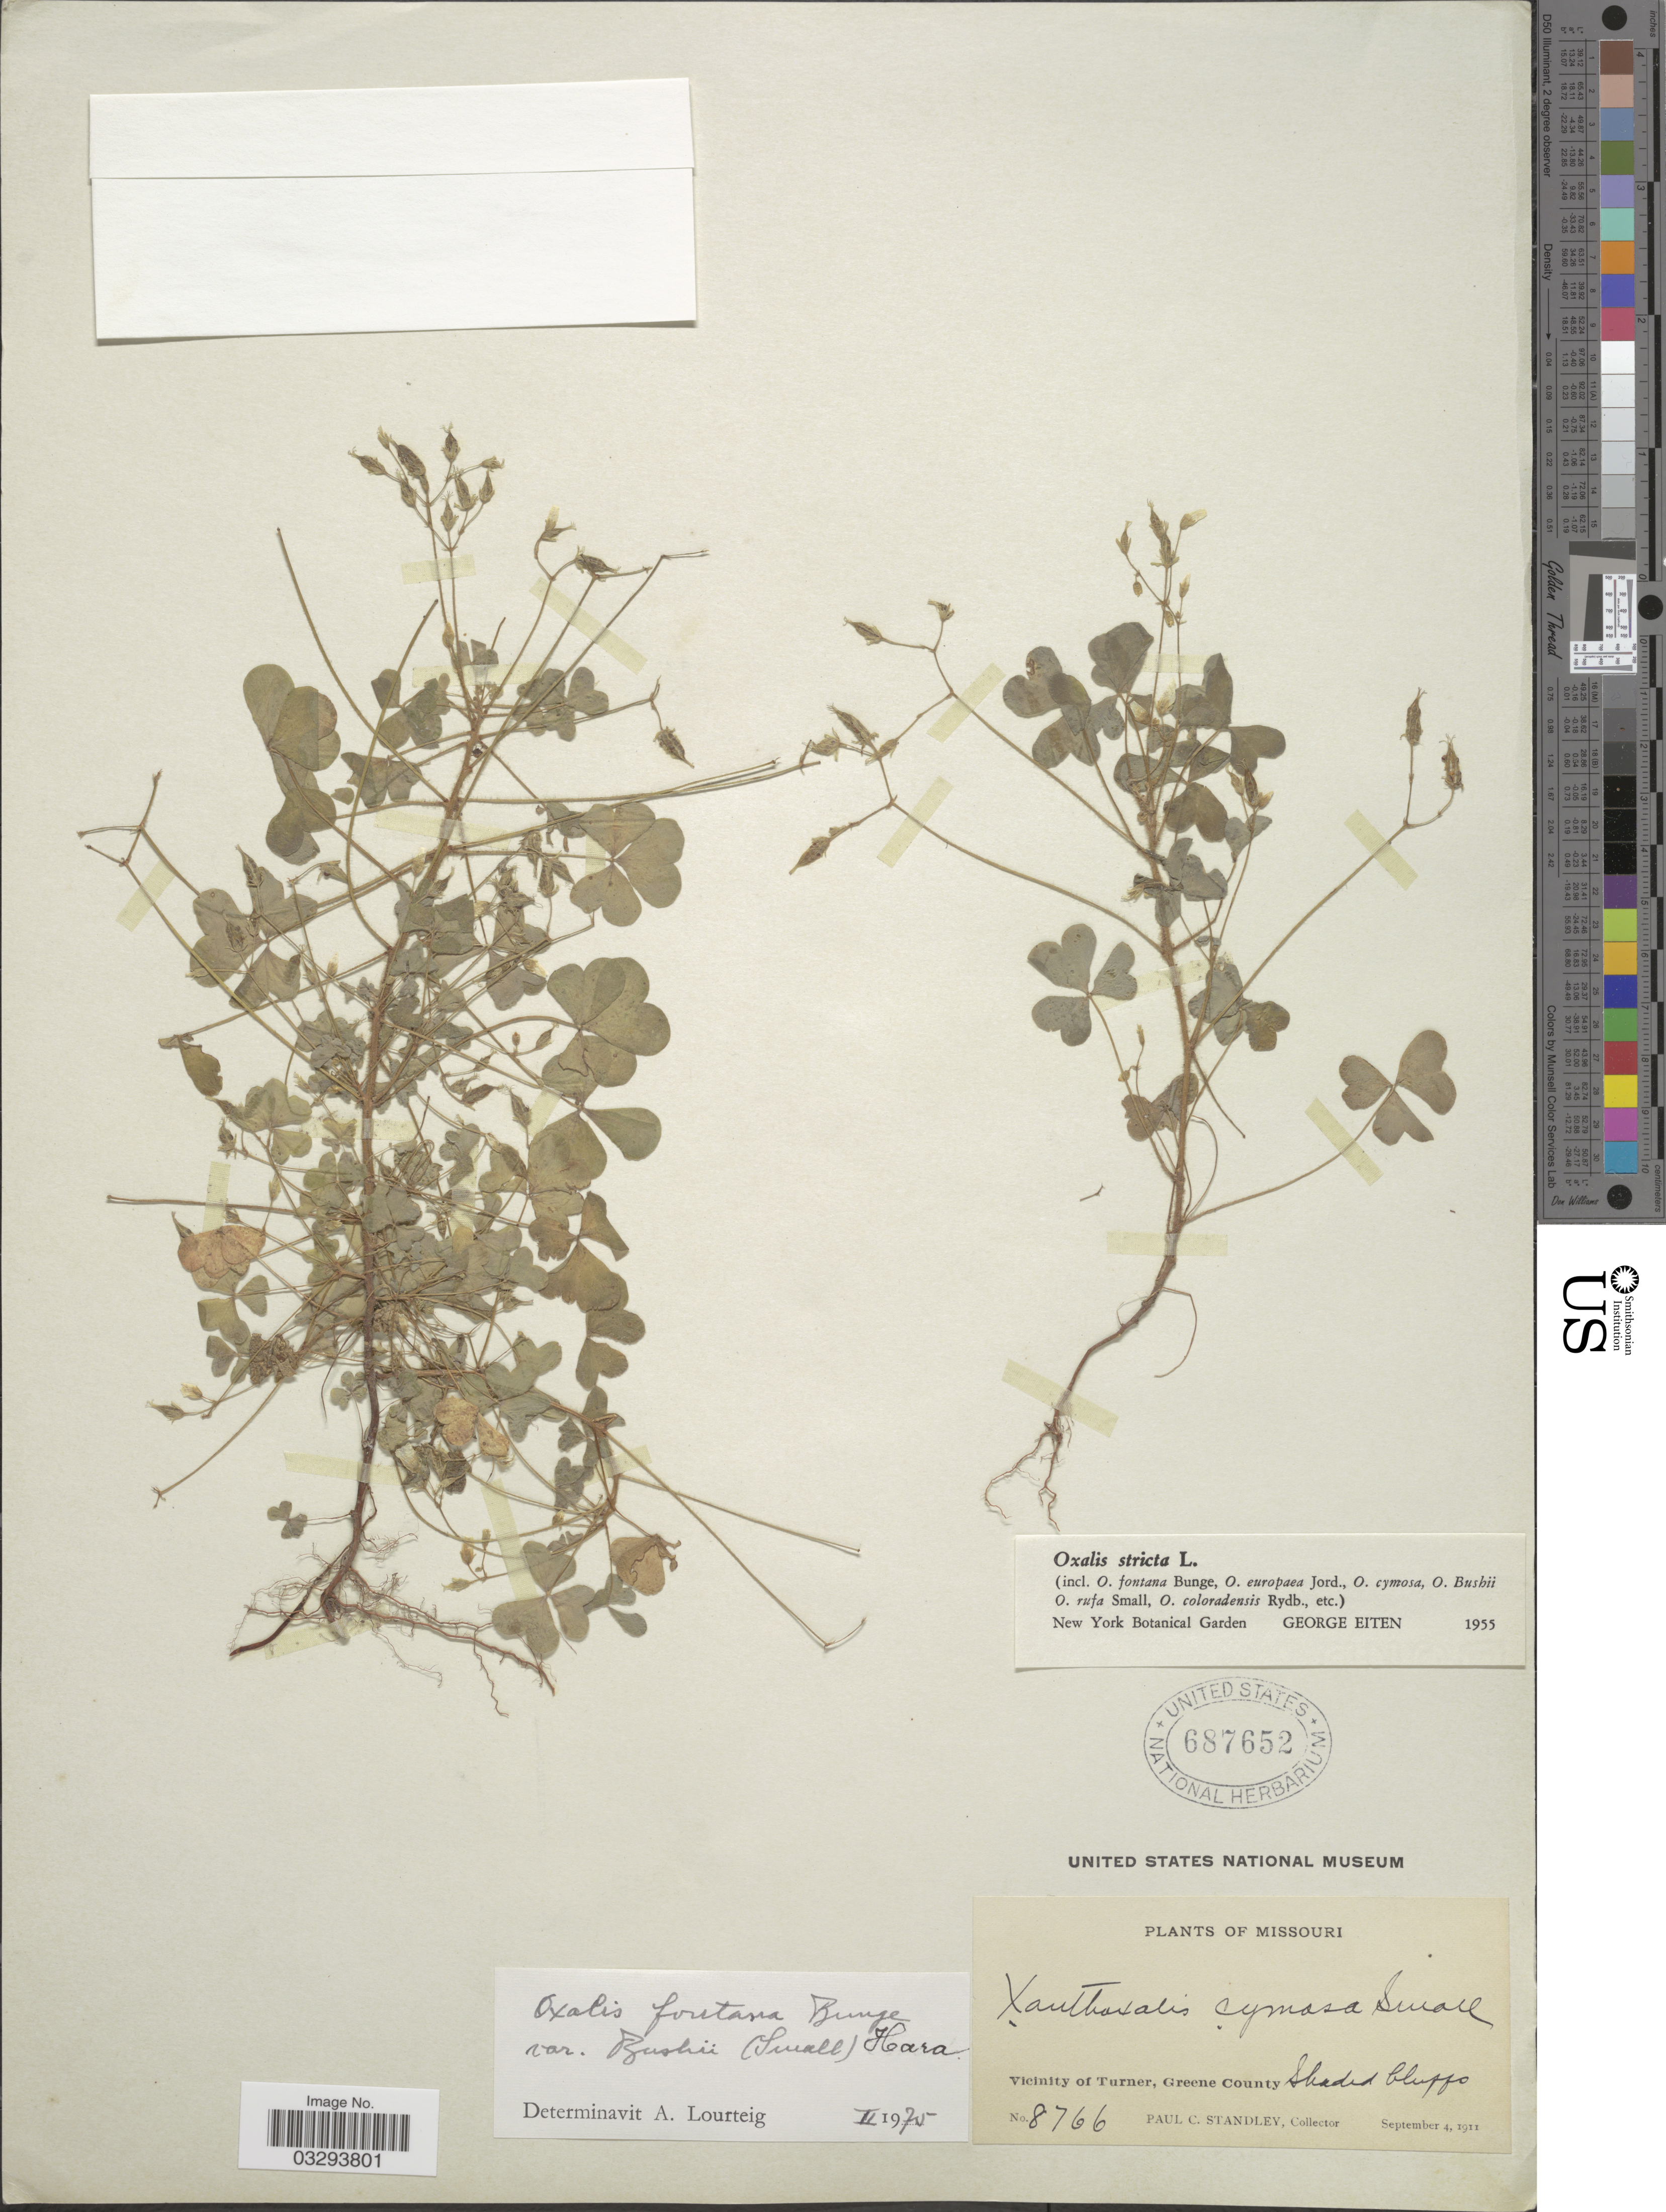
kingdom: Plantae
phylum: Tracheophyta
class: Magnoliopsida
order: Oxalidales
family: Oxalidaceae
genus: Oxalis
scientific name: Oxalis fontana var. bushii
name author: (Small) H. Hara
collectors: P. C. Standley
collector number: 8766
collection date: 1911-09-04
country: United States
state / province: Missouri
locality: Vicinity of Turner, Greene County.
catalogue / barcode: US 687652